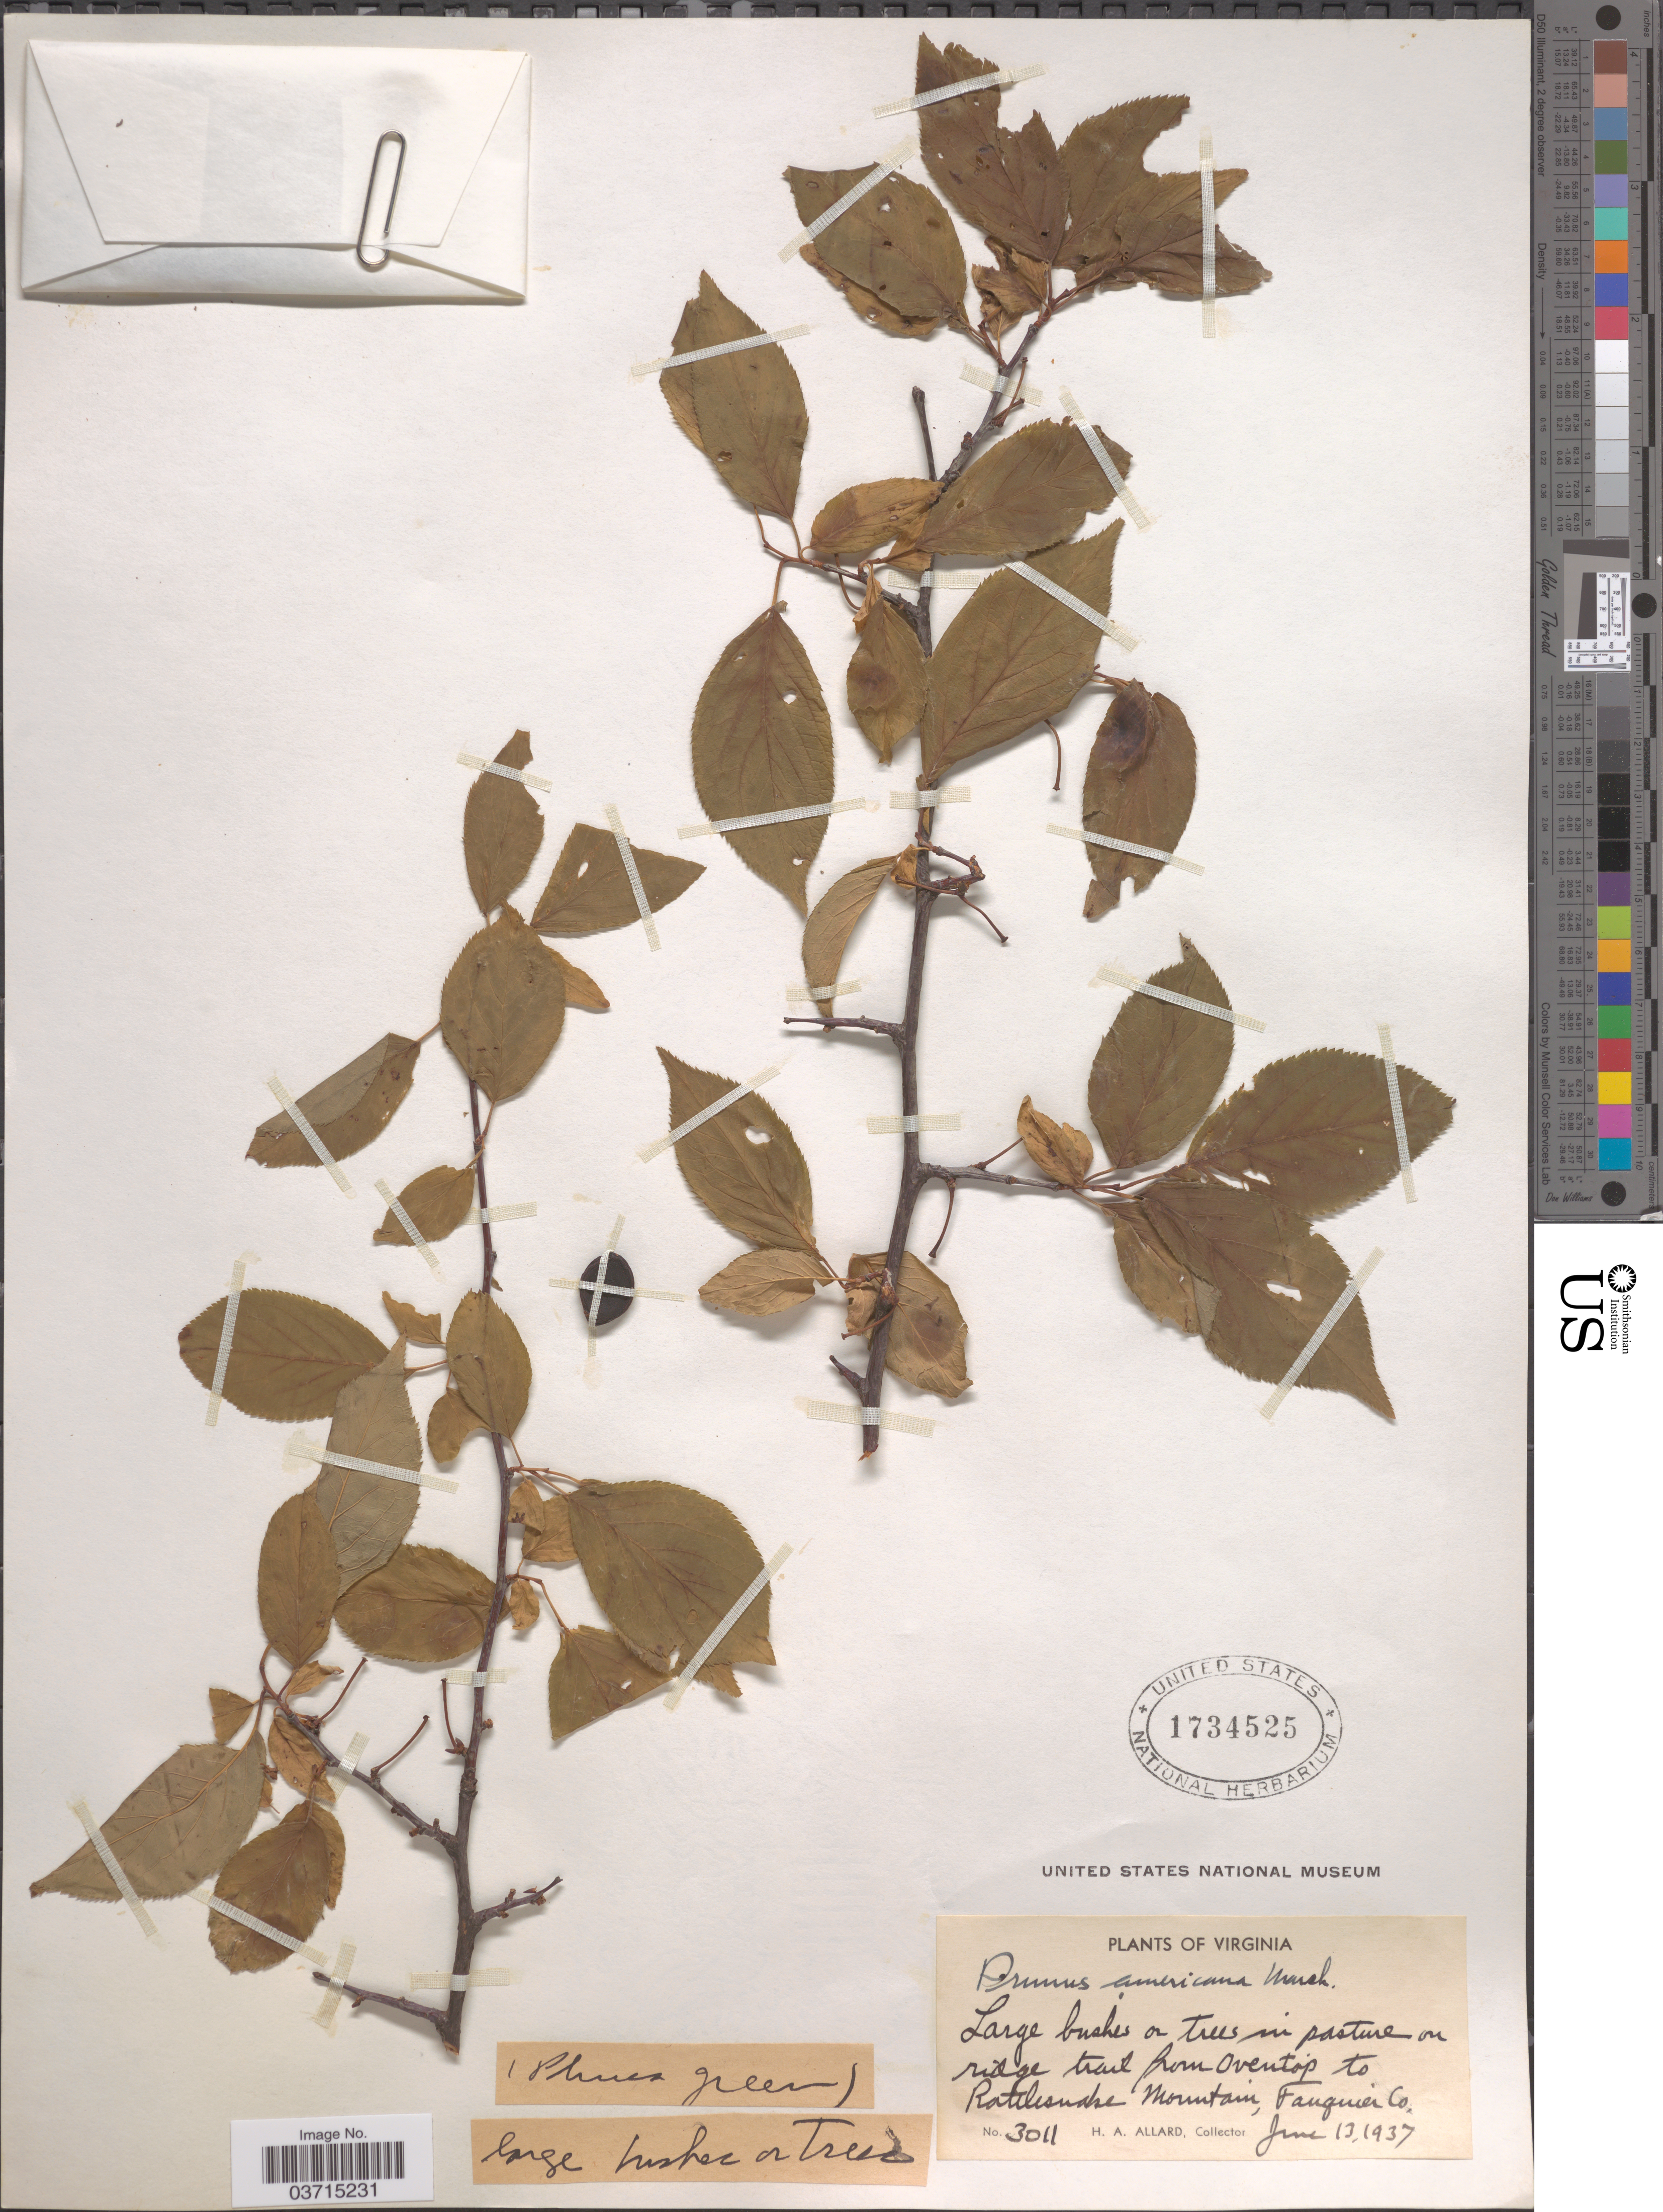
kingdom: Plantae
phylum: Tracheophyta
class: Magnoliopsida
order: Rosales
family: Rosaceae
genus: Prunus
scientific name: Prunus americana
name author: Marshall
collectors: H. A. Allard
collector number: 3011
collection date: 1937-06-13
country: United States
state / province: Virginia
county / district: Fauquier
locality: On ridge trail from Oventop to Rattlesnake Mountain, Fauquier Co.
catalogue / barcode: US 1734525